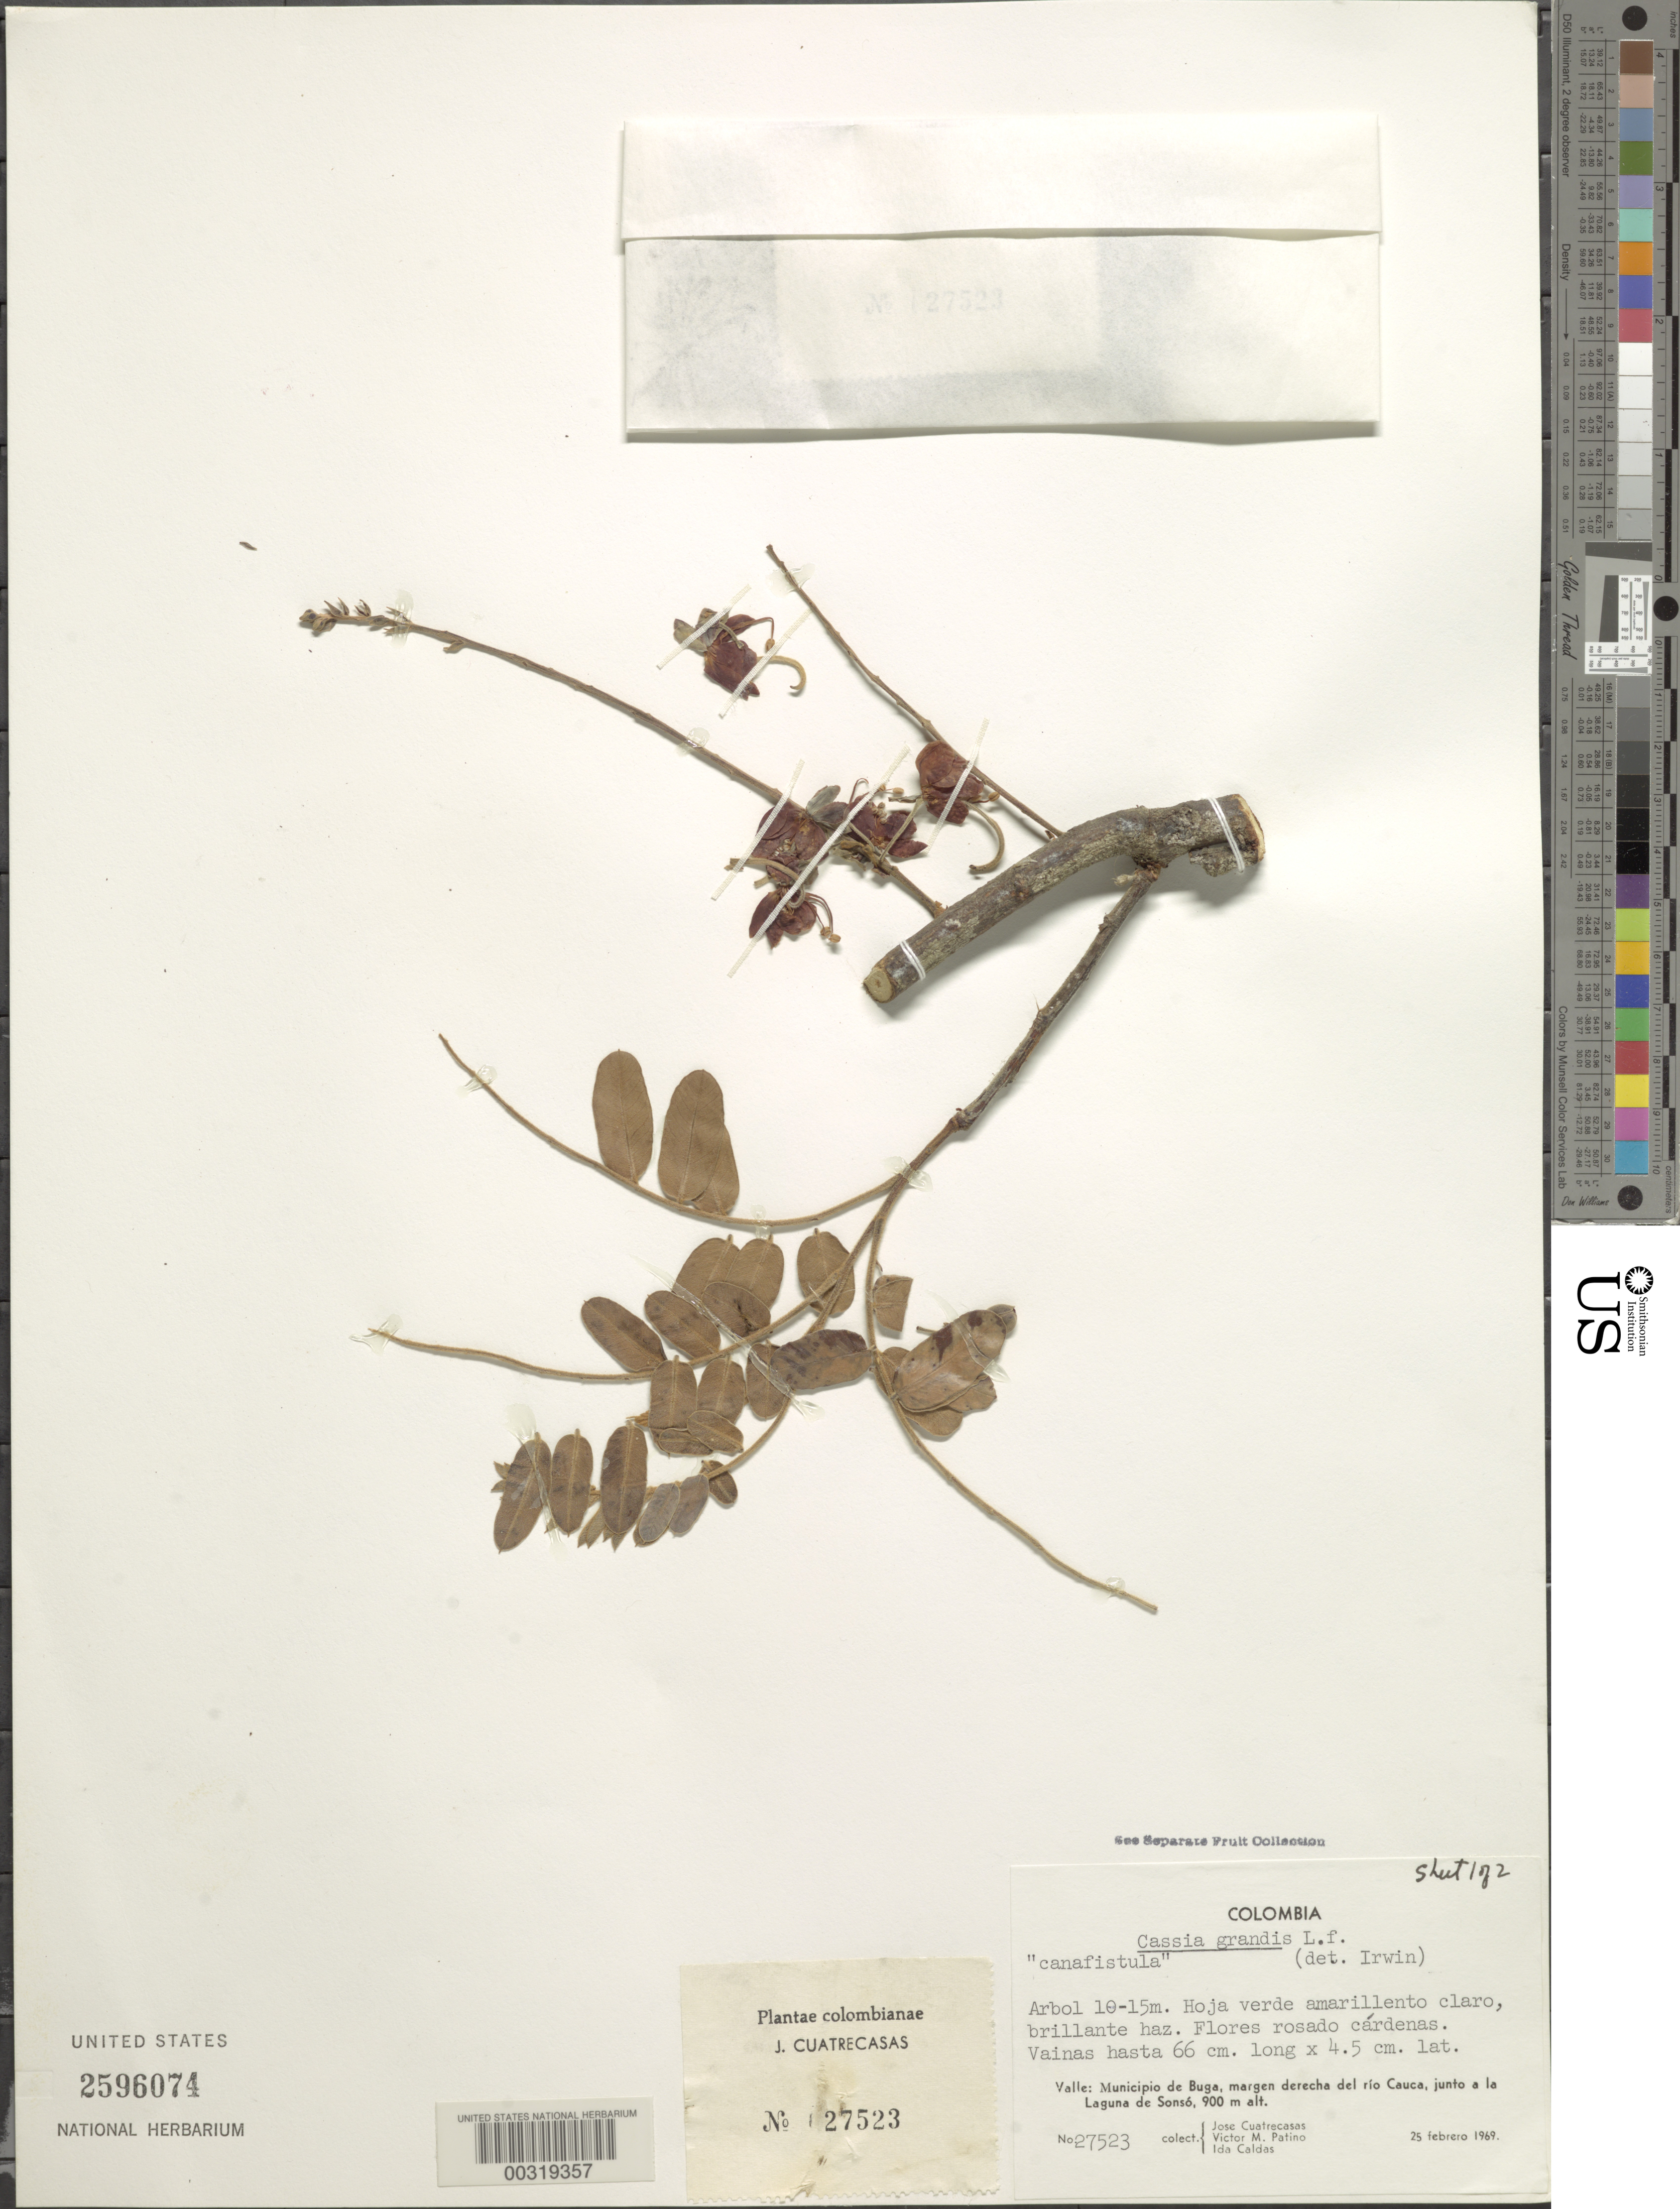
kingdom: Plantae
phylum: Tracheophyta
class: Magnoliopsida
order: Fabales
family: Fabaceae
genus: Cassia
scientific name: Cassia grandis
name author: L. f.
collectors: J. Cuatrecasas, V. Patino & I. Caldas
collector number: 27523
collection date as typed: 25 Feb 1969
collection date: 1969-02-25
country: Colombia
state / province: Valle del Cauca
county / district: Buga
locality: Right edge of Rio Cauca, near la Laguna de Sonso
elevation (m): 900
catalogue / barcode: US 2596074